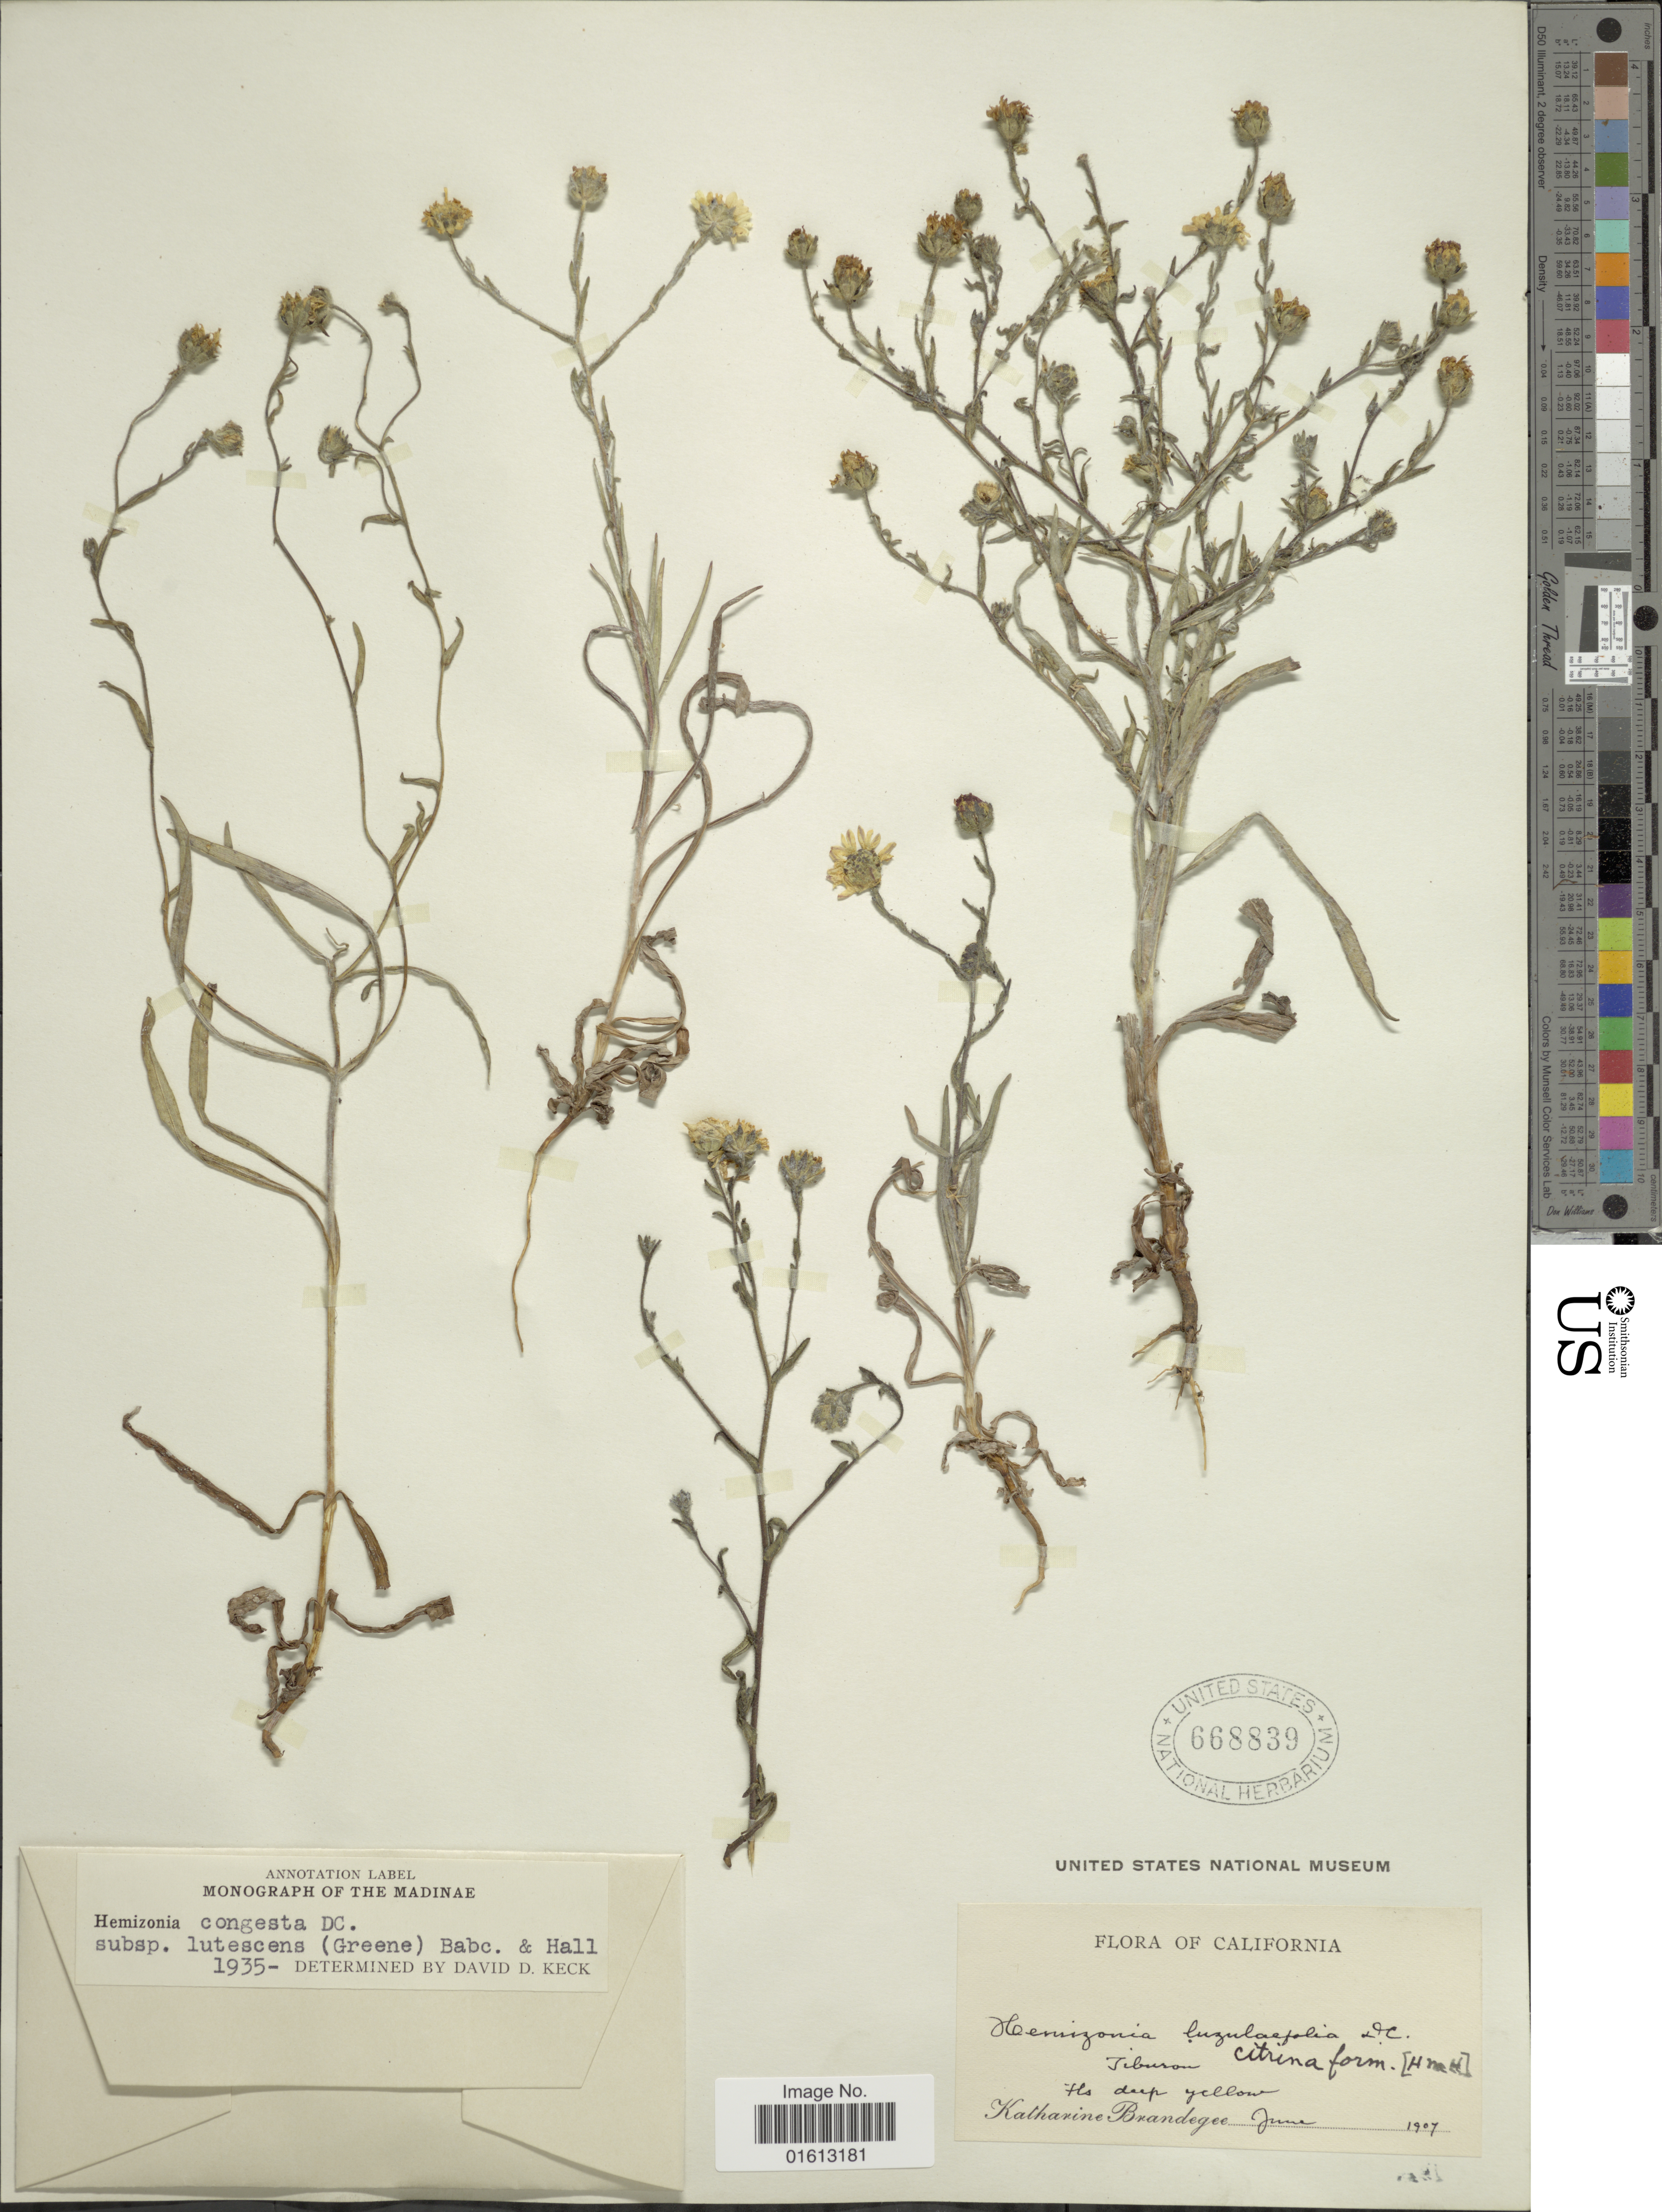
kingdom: Plantae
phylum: Tracheophyta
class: Magnoliopsida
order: Asterales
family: Asteraceae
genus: Hemizonia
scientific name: Hemizonia congesta subsp. lutescens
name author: (Greene) Babc. & H.M. Hall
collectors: M. K. Brandegee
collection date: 1907-06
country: United States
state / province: California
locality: Tiburon, its deep yellow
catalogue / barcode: US 668839